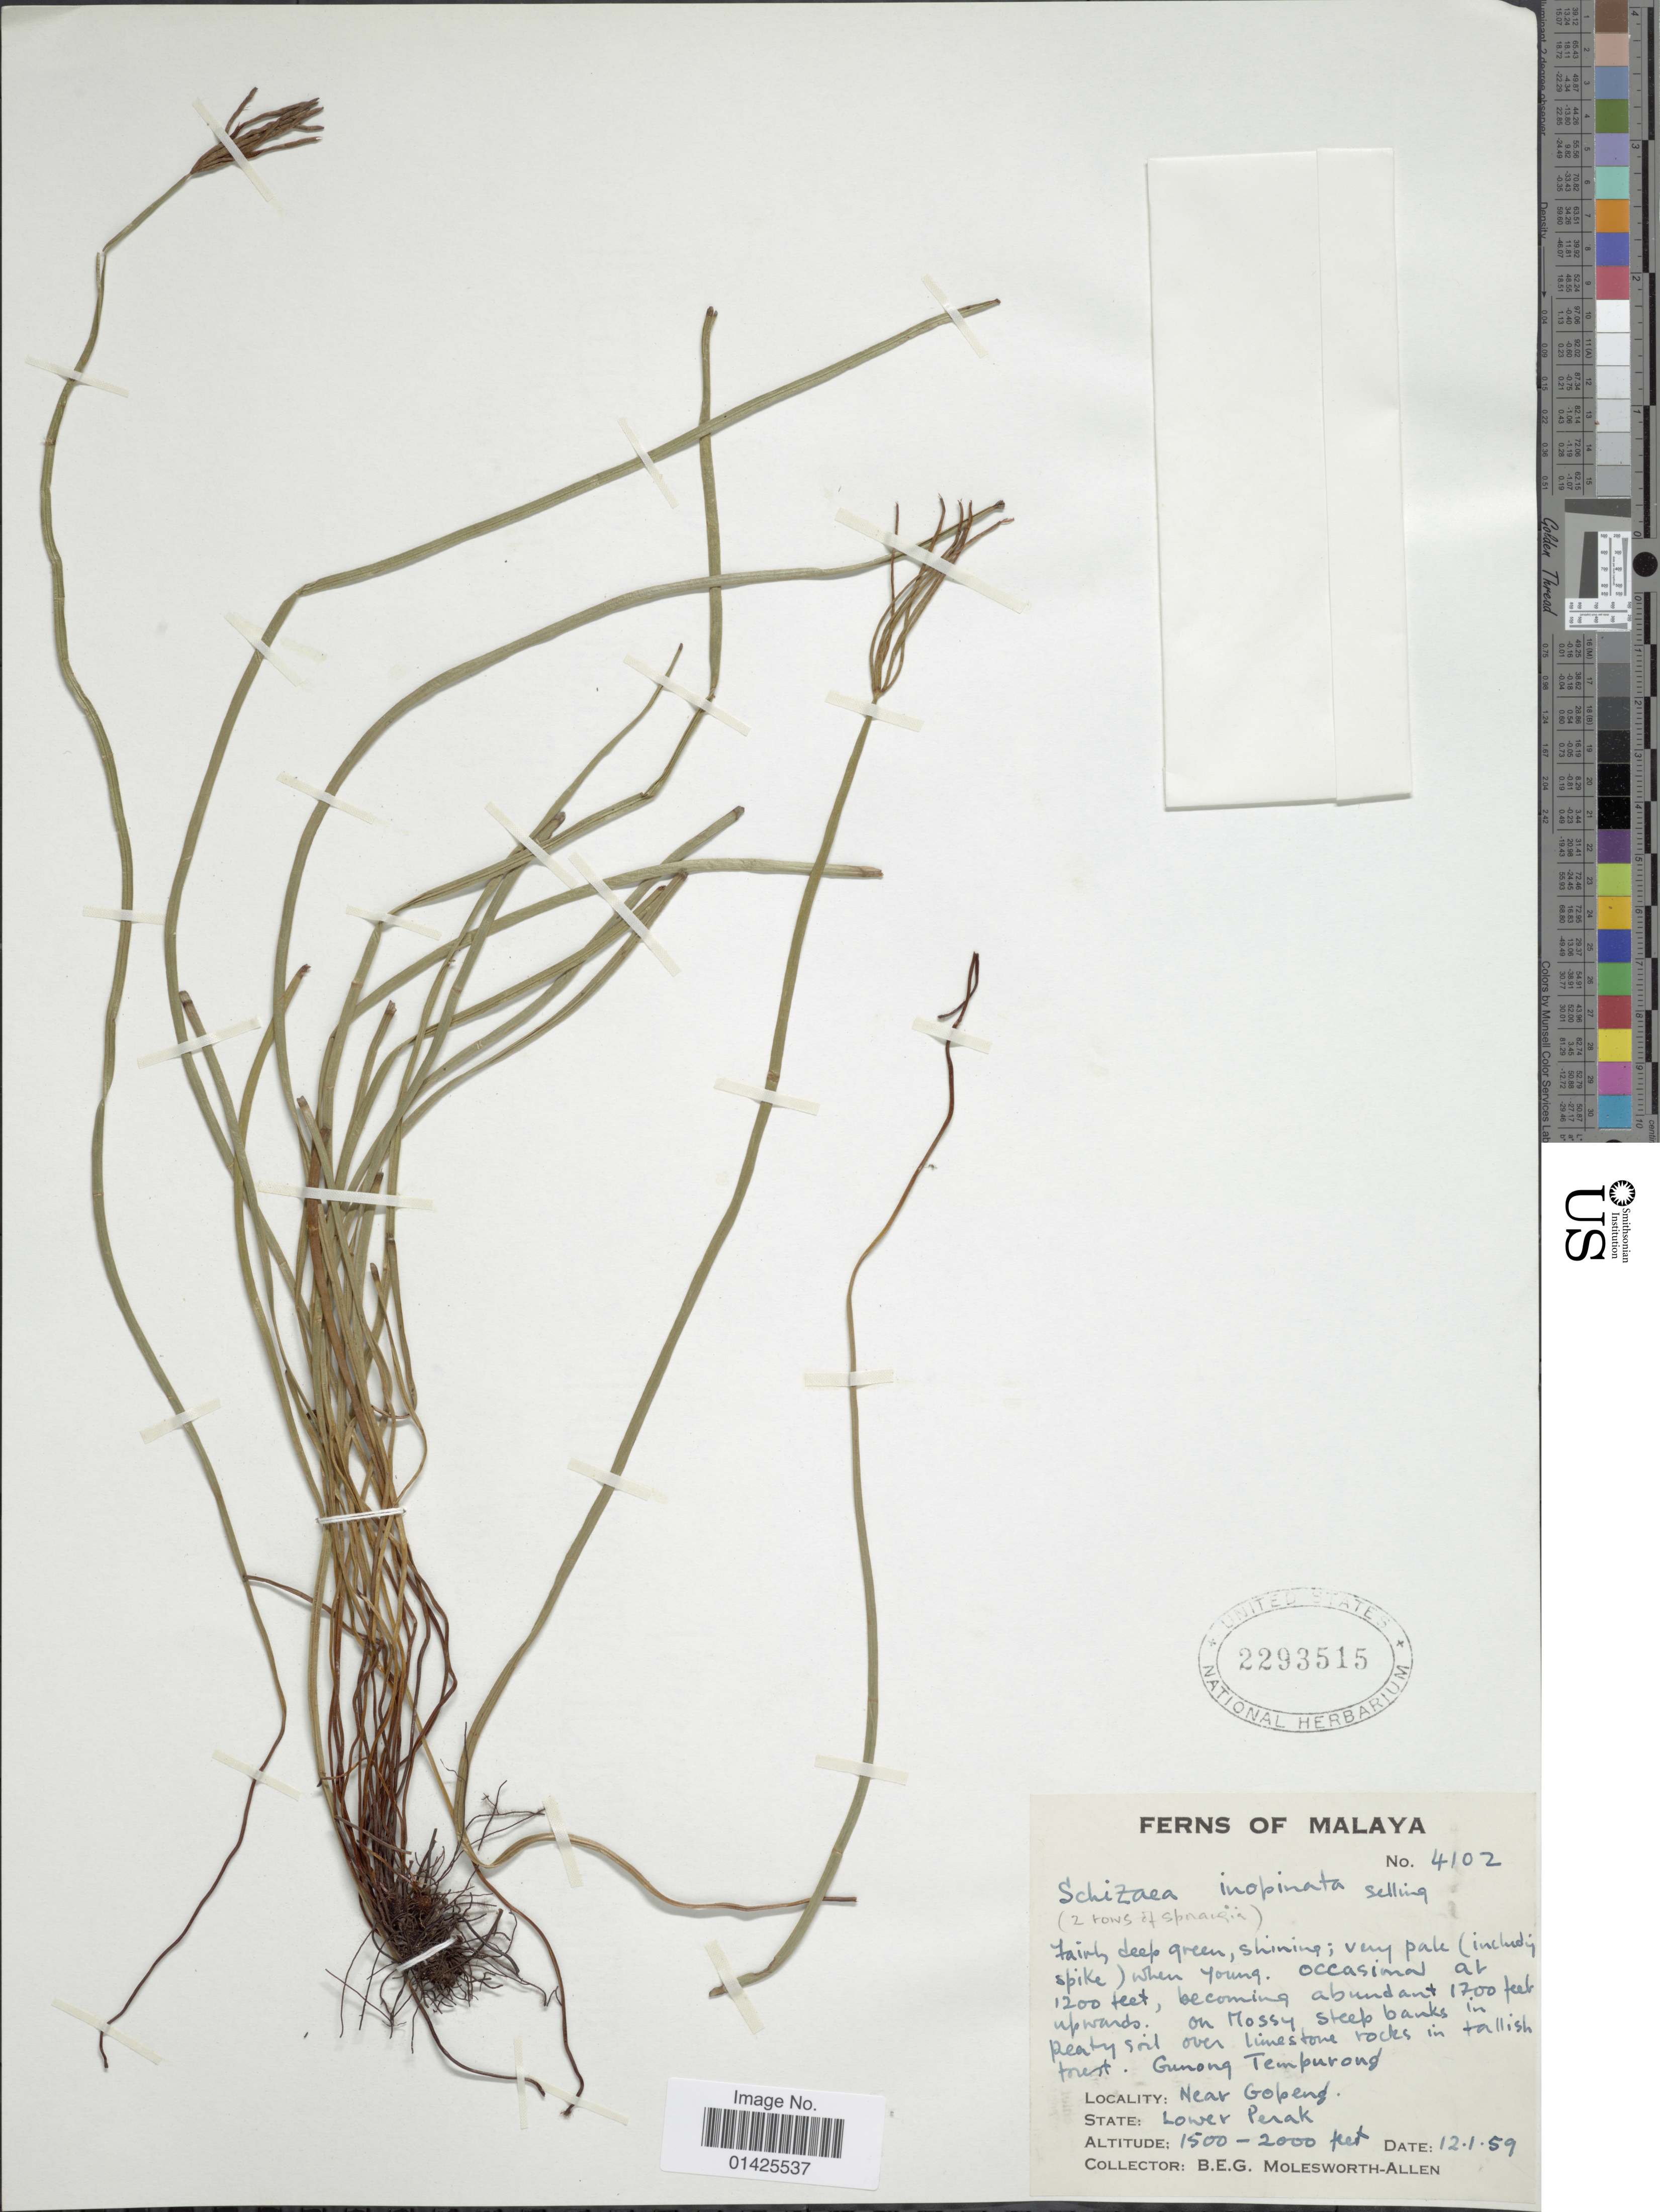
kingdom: Plantae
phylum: Tracheophyta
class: Polypodiopsida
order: Schizaeales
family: Schizaeaceae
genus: Actinostachys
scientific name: Actinostachys inopinata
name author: (Selling) C.F. Reed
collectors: B. E. G. Molesworth-Allen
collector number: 4102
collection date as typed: Transcribed d/m/y: 12/1/59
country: Malaysia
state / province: Perak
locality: Ferns of Malaya, Lower Perak, Near Gopeng, Gunong Tempurong.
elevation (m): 457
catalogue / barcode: US 2293515